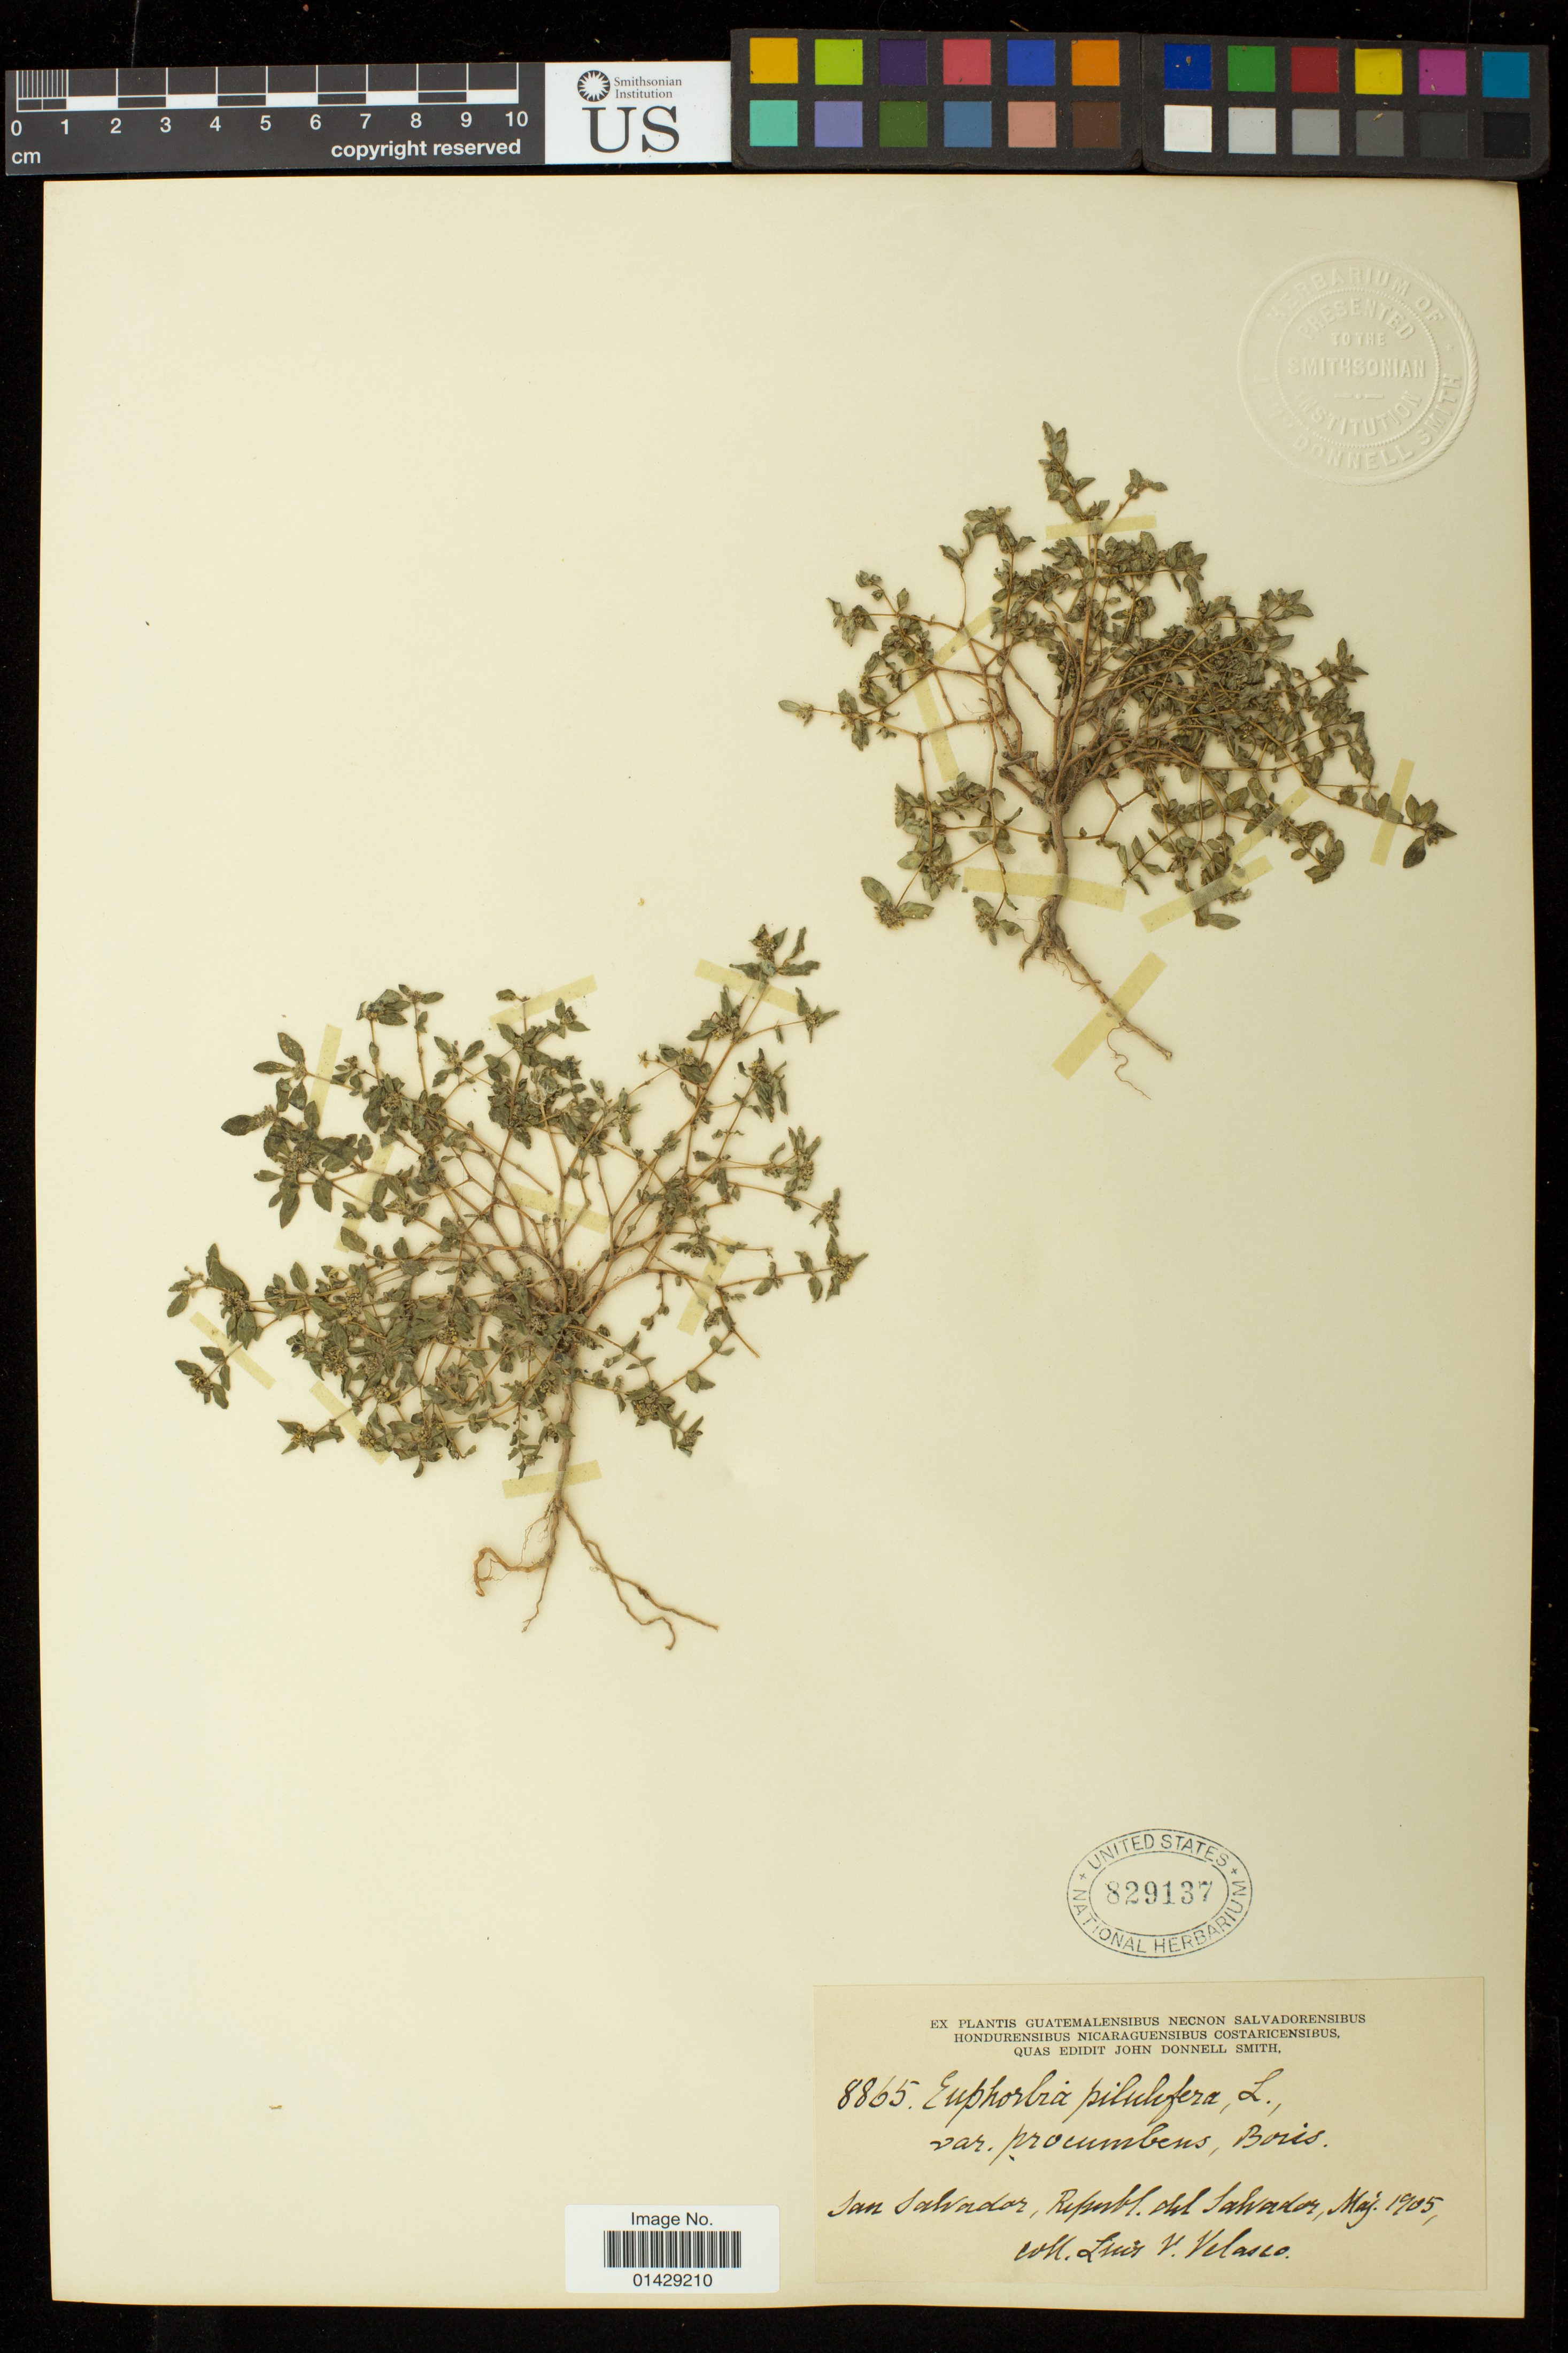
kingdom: Plantae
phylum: Tracheophyta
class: Magnoliopsida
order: Malpighiales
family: Euphorbiaceae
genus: Euphorbia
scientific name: Euphorbia hirta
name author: L.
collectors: L. Velasco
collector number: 8865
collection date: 1905-05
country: El Salvador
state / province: San Salvador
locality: San Salvador, Republ. del Salvador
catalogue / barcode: US 829137